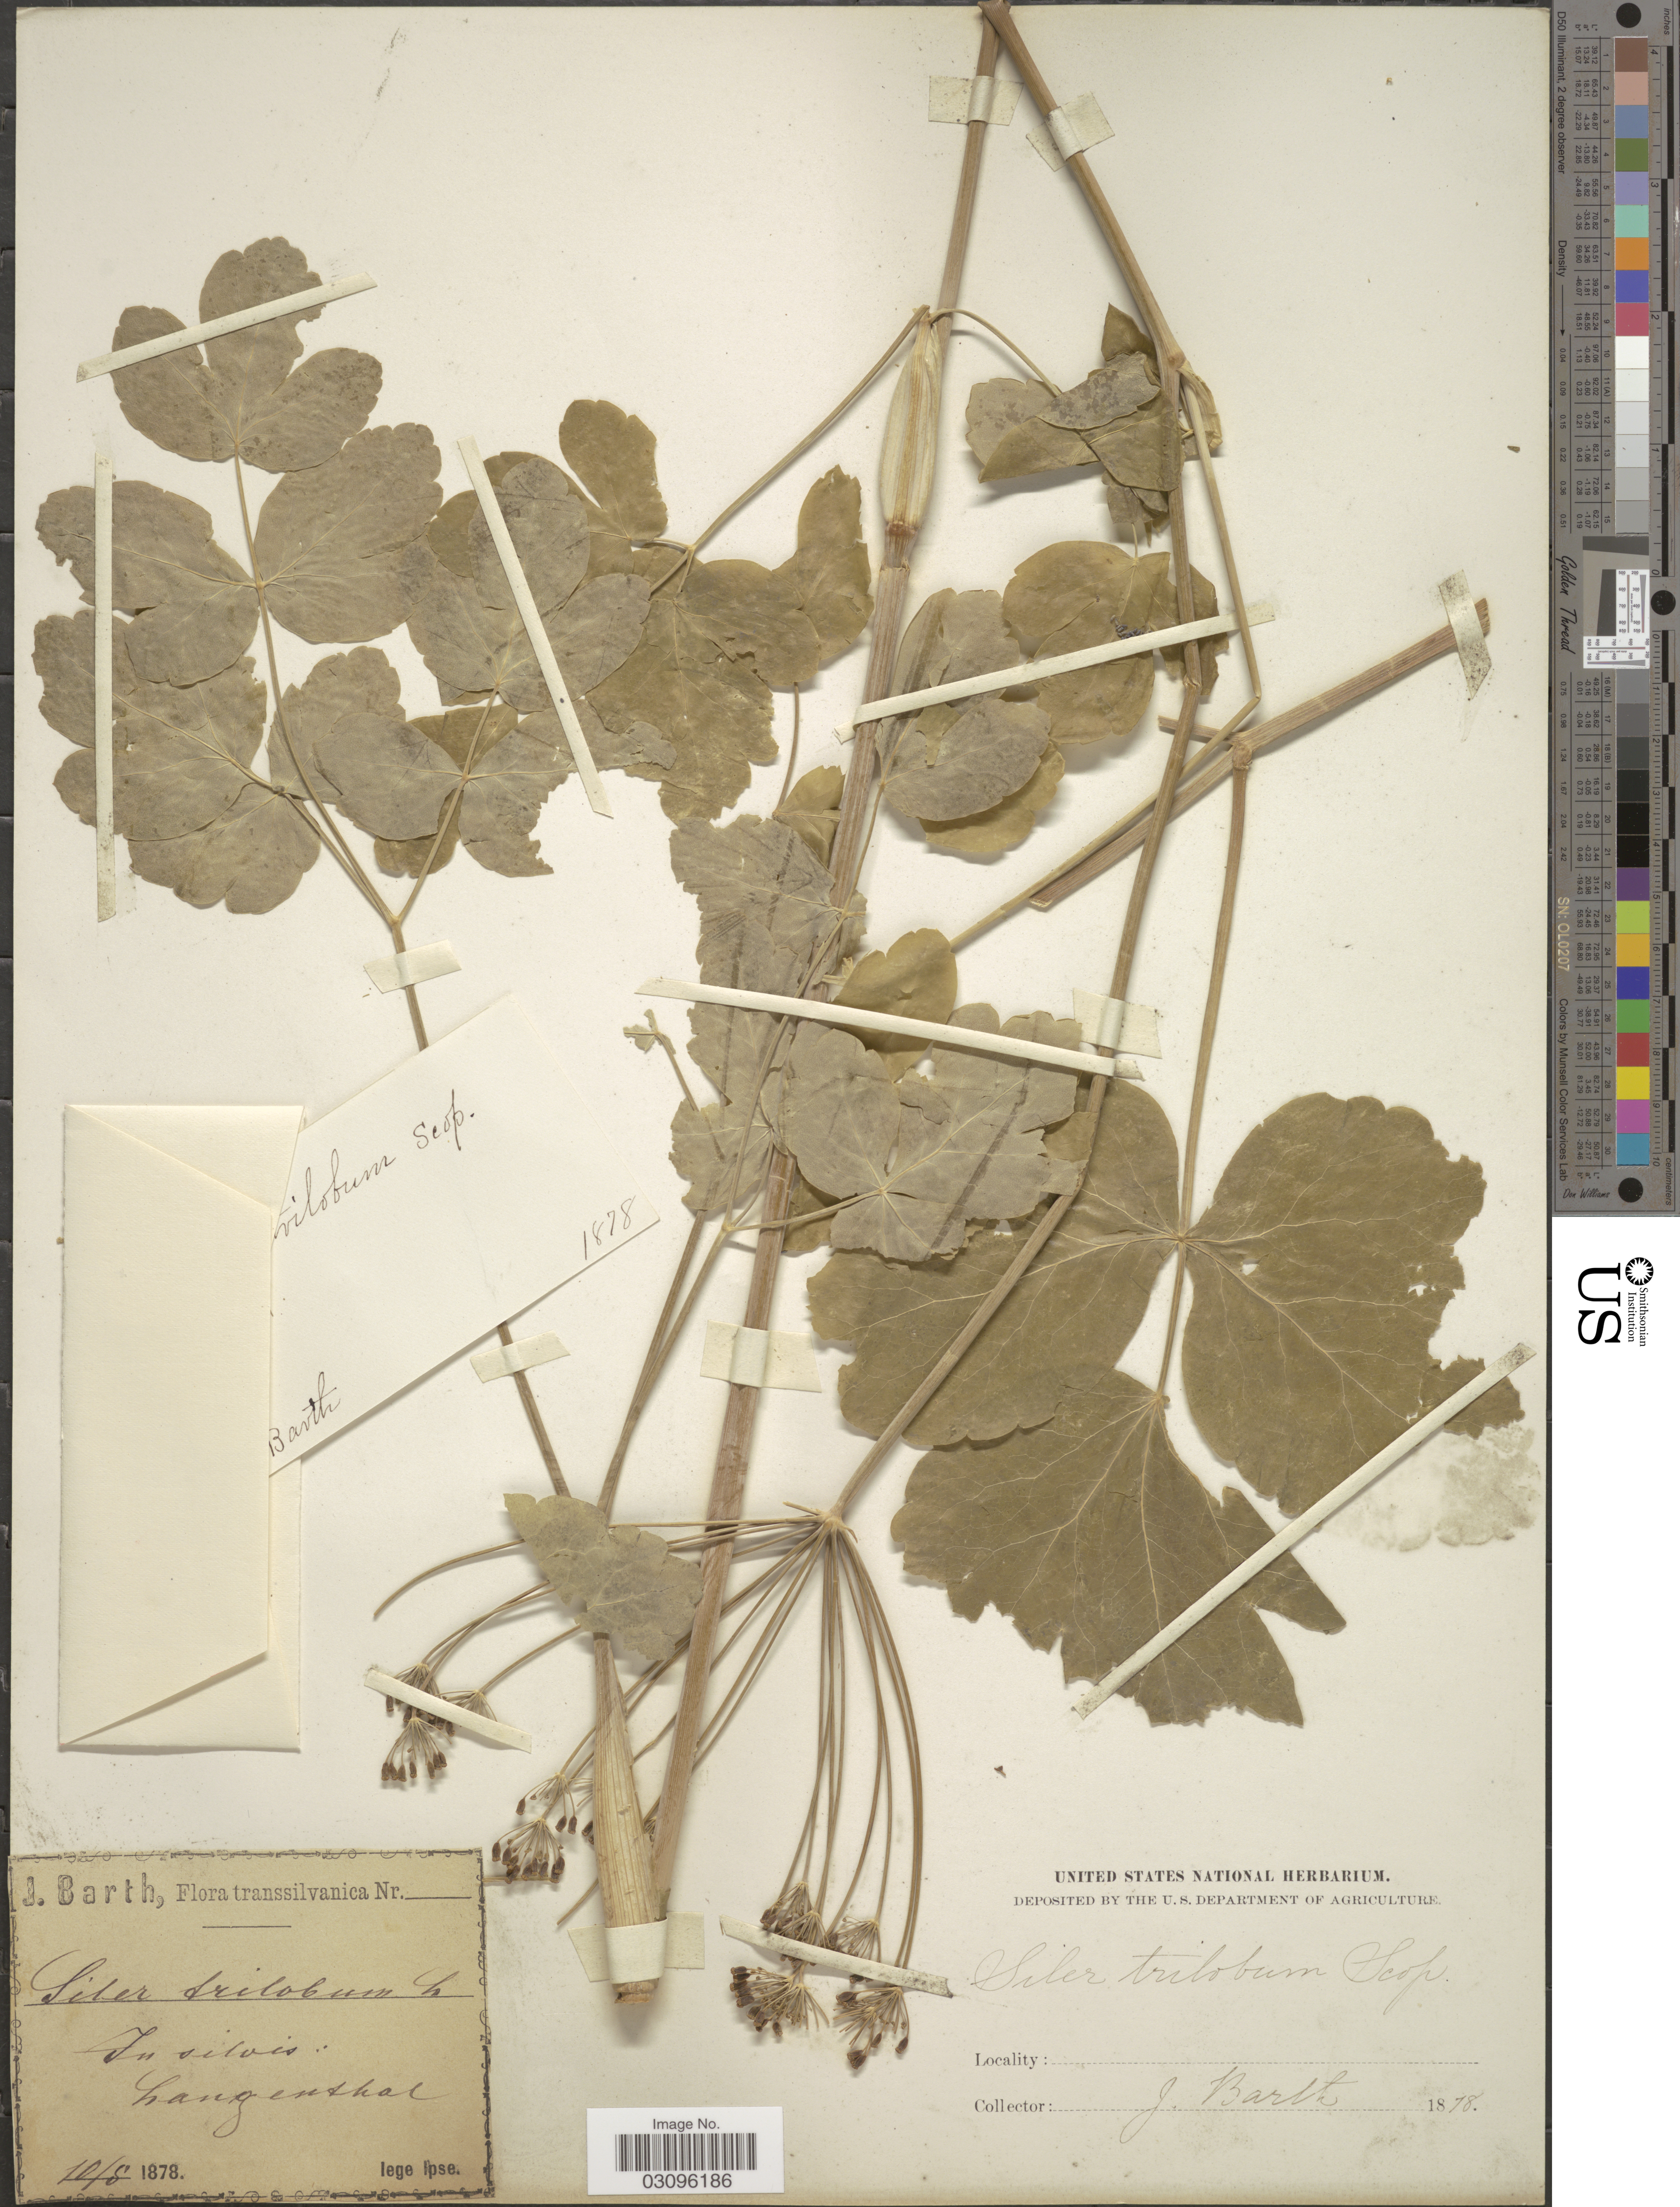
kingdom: Plantae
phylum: Tracheophyta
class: Magnoliopsida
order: Apiales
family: Apiaceae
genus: Laser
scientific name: Laser trilobum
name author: (L.) Borkh.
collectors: J. Barth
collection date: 1878-08-10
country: Romania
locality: Transsilvanica. In silvis: Langenthal.